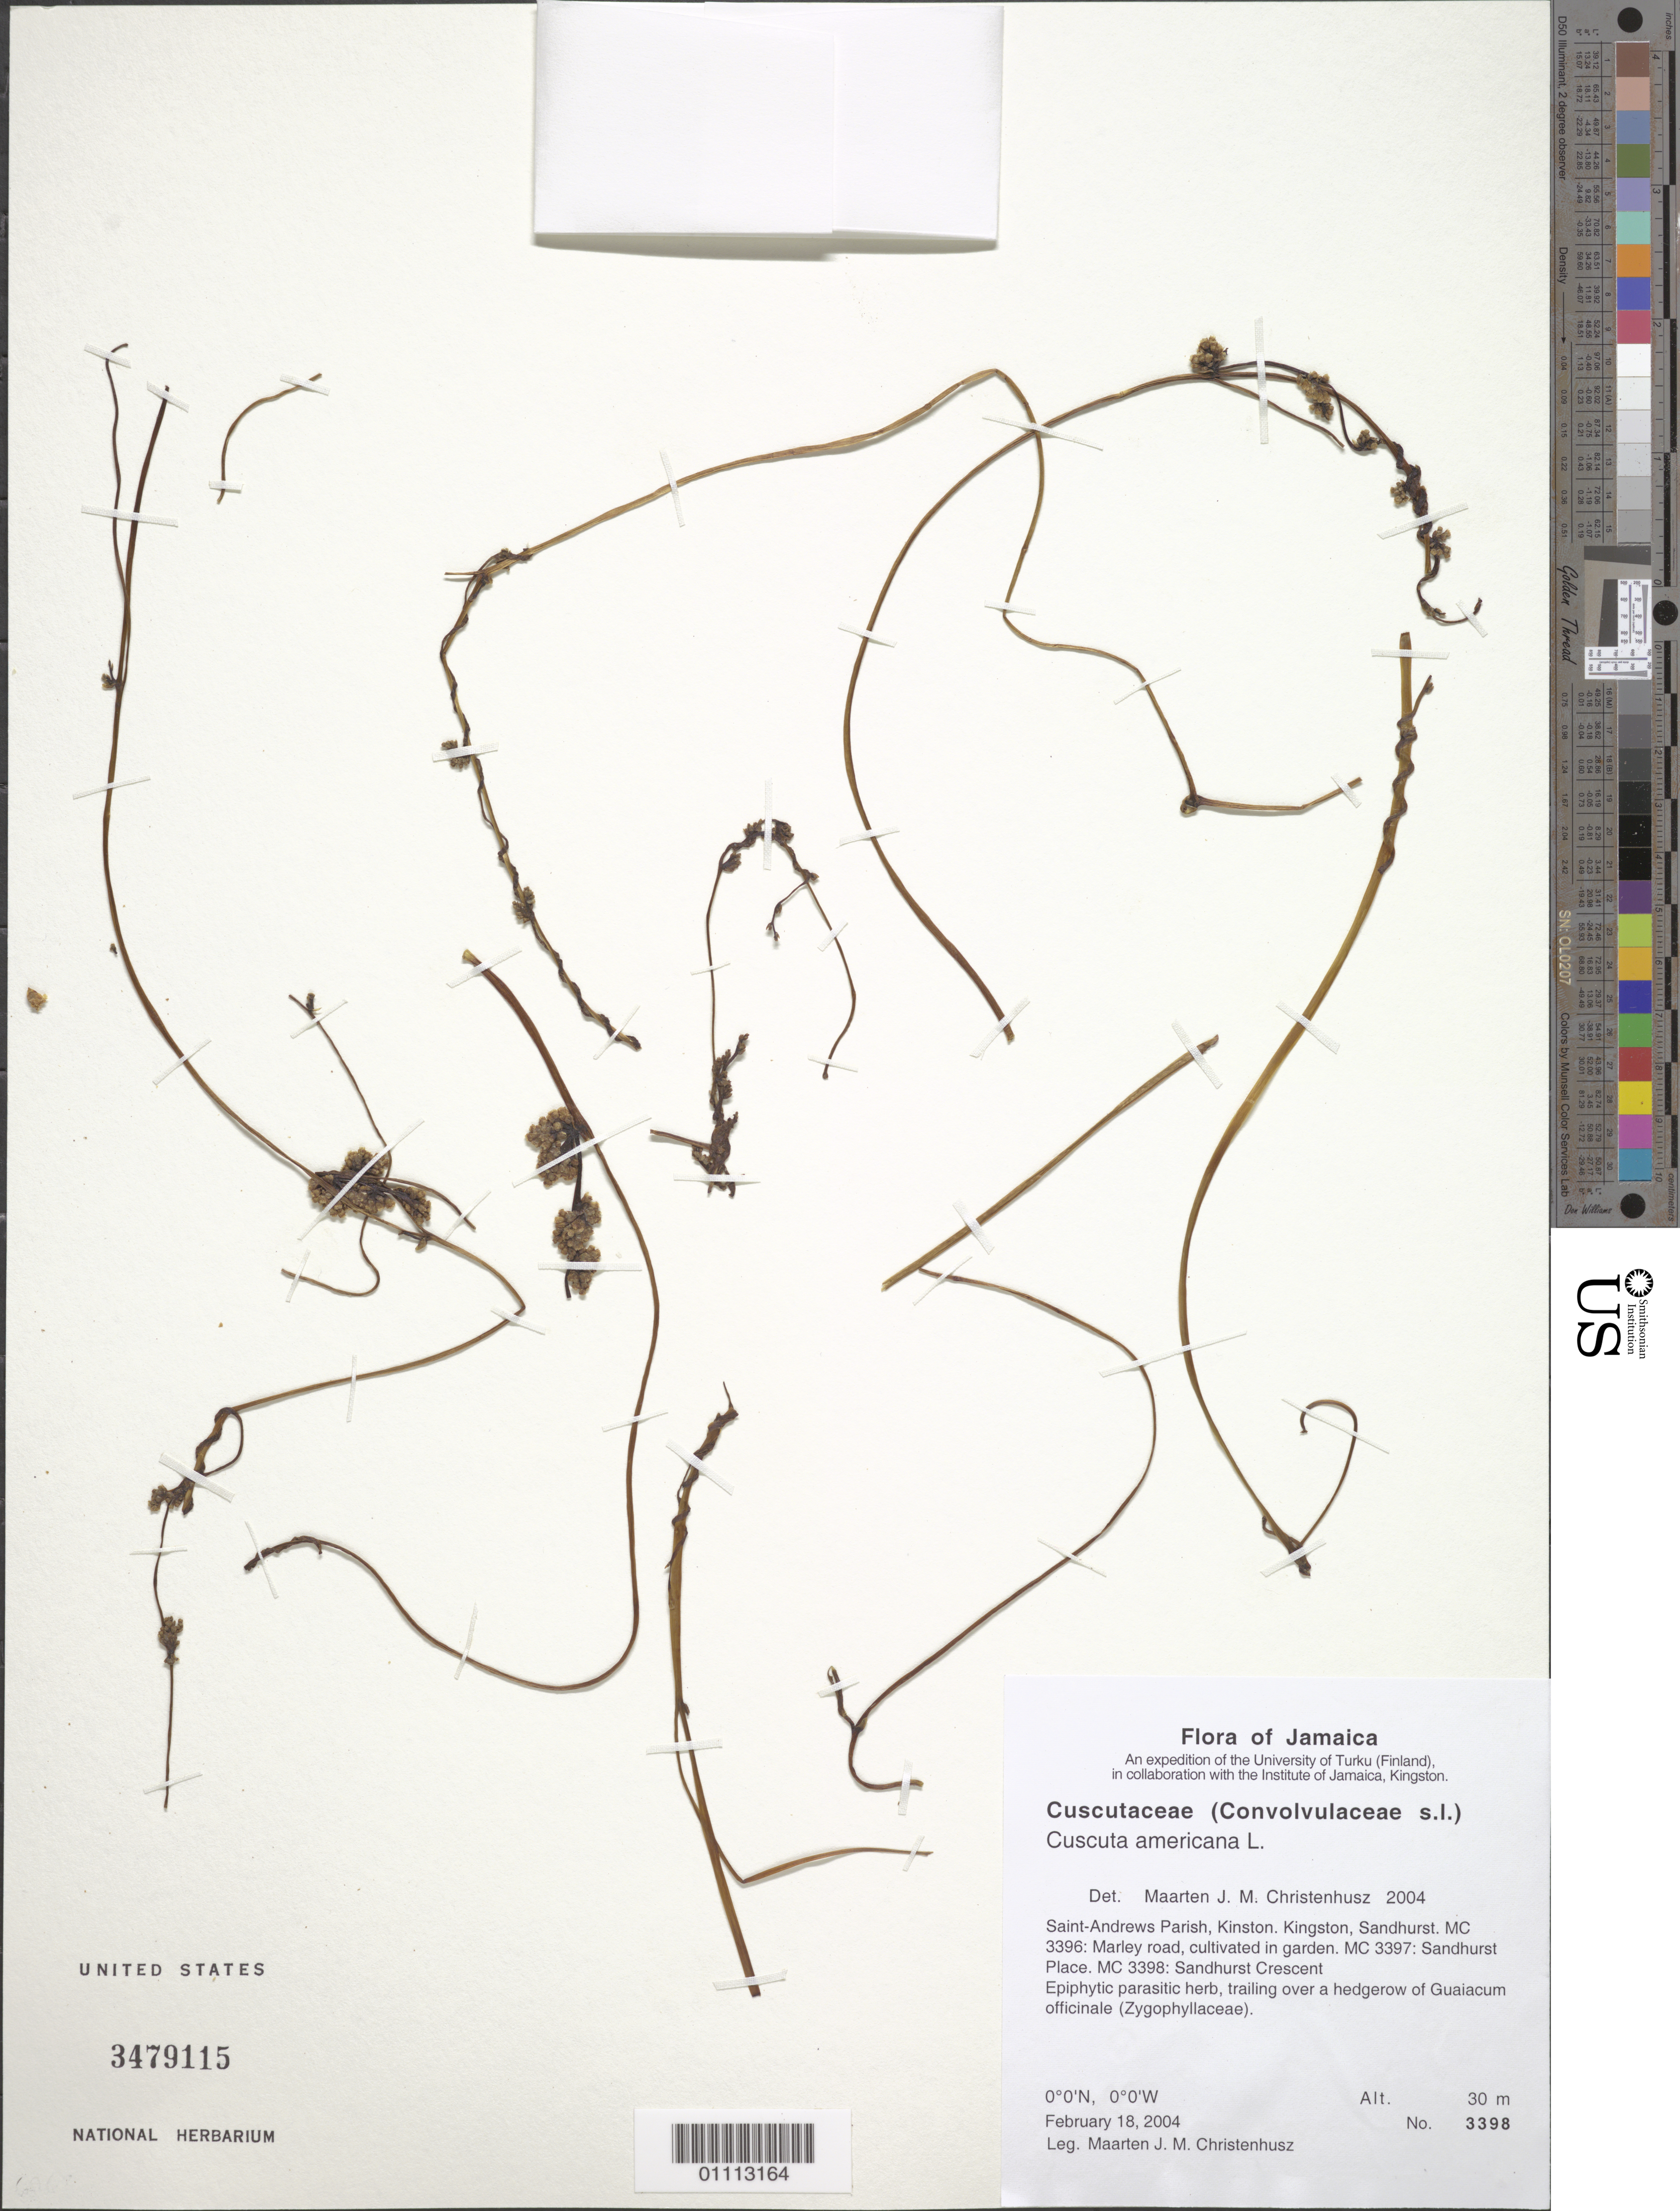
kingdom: Plantae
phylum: Tracheophyta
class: Magnoliopsida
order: Solanales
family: Convolvulaceae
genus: Cuscuta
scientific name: Cuscuta americana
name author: L.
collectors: M. J. Christenhusz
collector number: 3398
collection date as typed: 18 Feb 2004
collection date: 2004-02-18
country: Jamaica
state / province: Saint Andrew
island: Jamaica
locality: Kinston, Kingston, Sandhurst. MC 3396: Marley road, cultivated in garden. MC 3397: Sandhurst Place. MC 3398: Sandhurst Crescent.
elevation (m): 30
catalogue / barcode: US 3479115